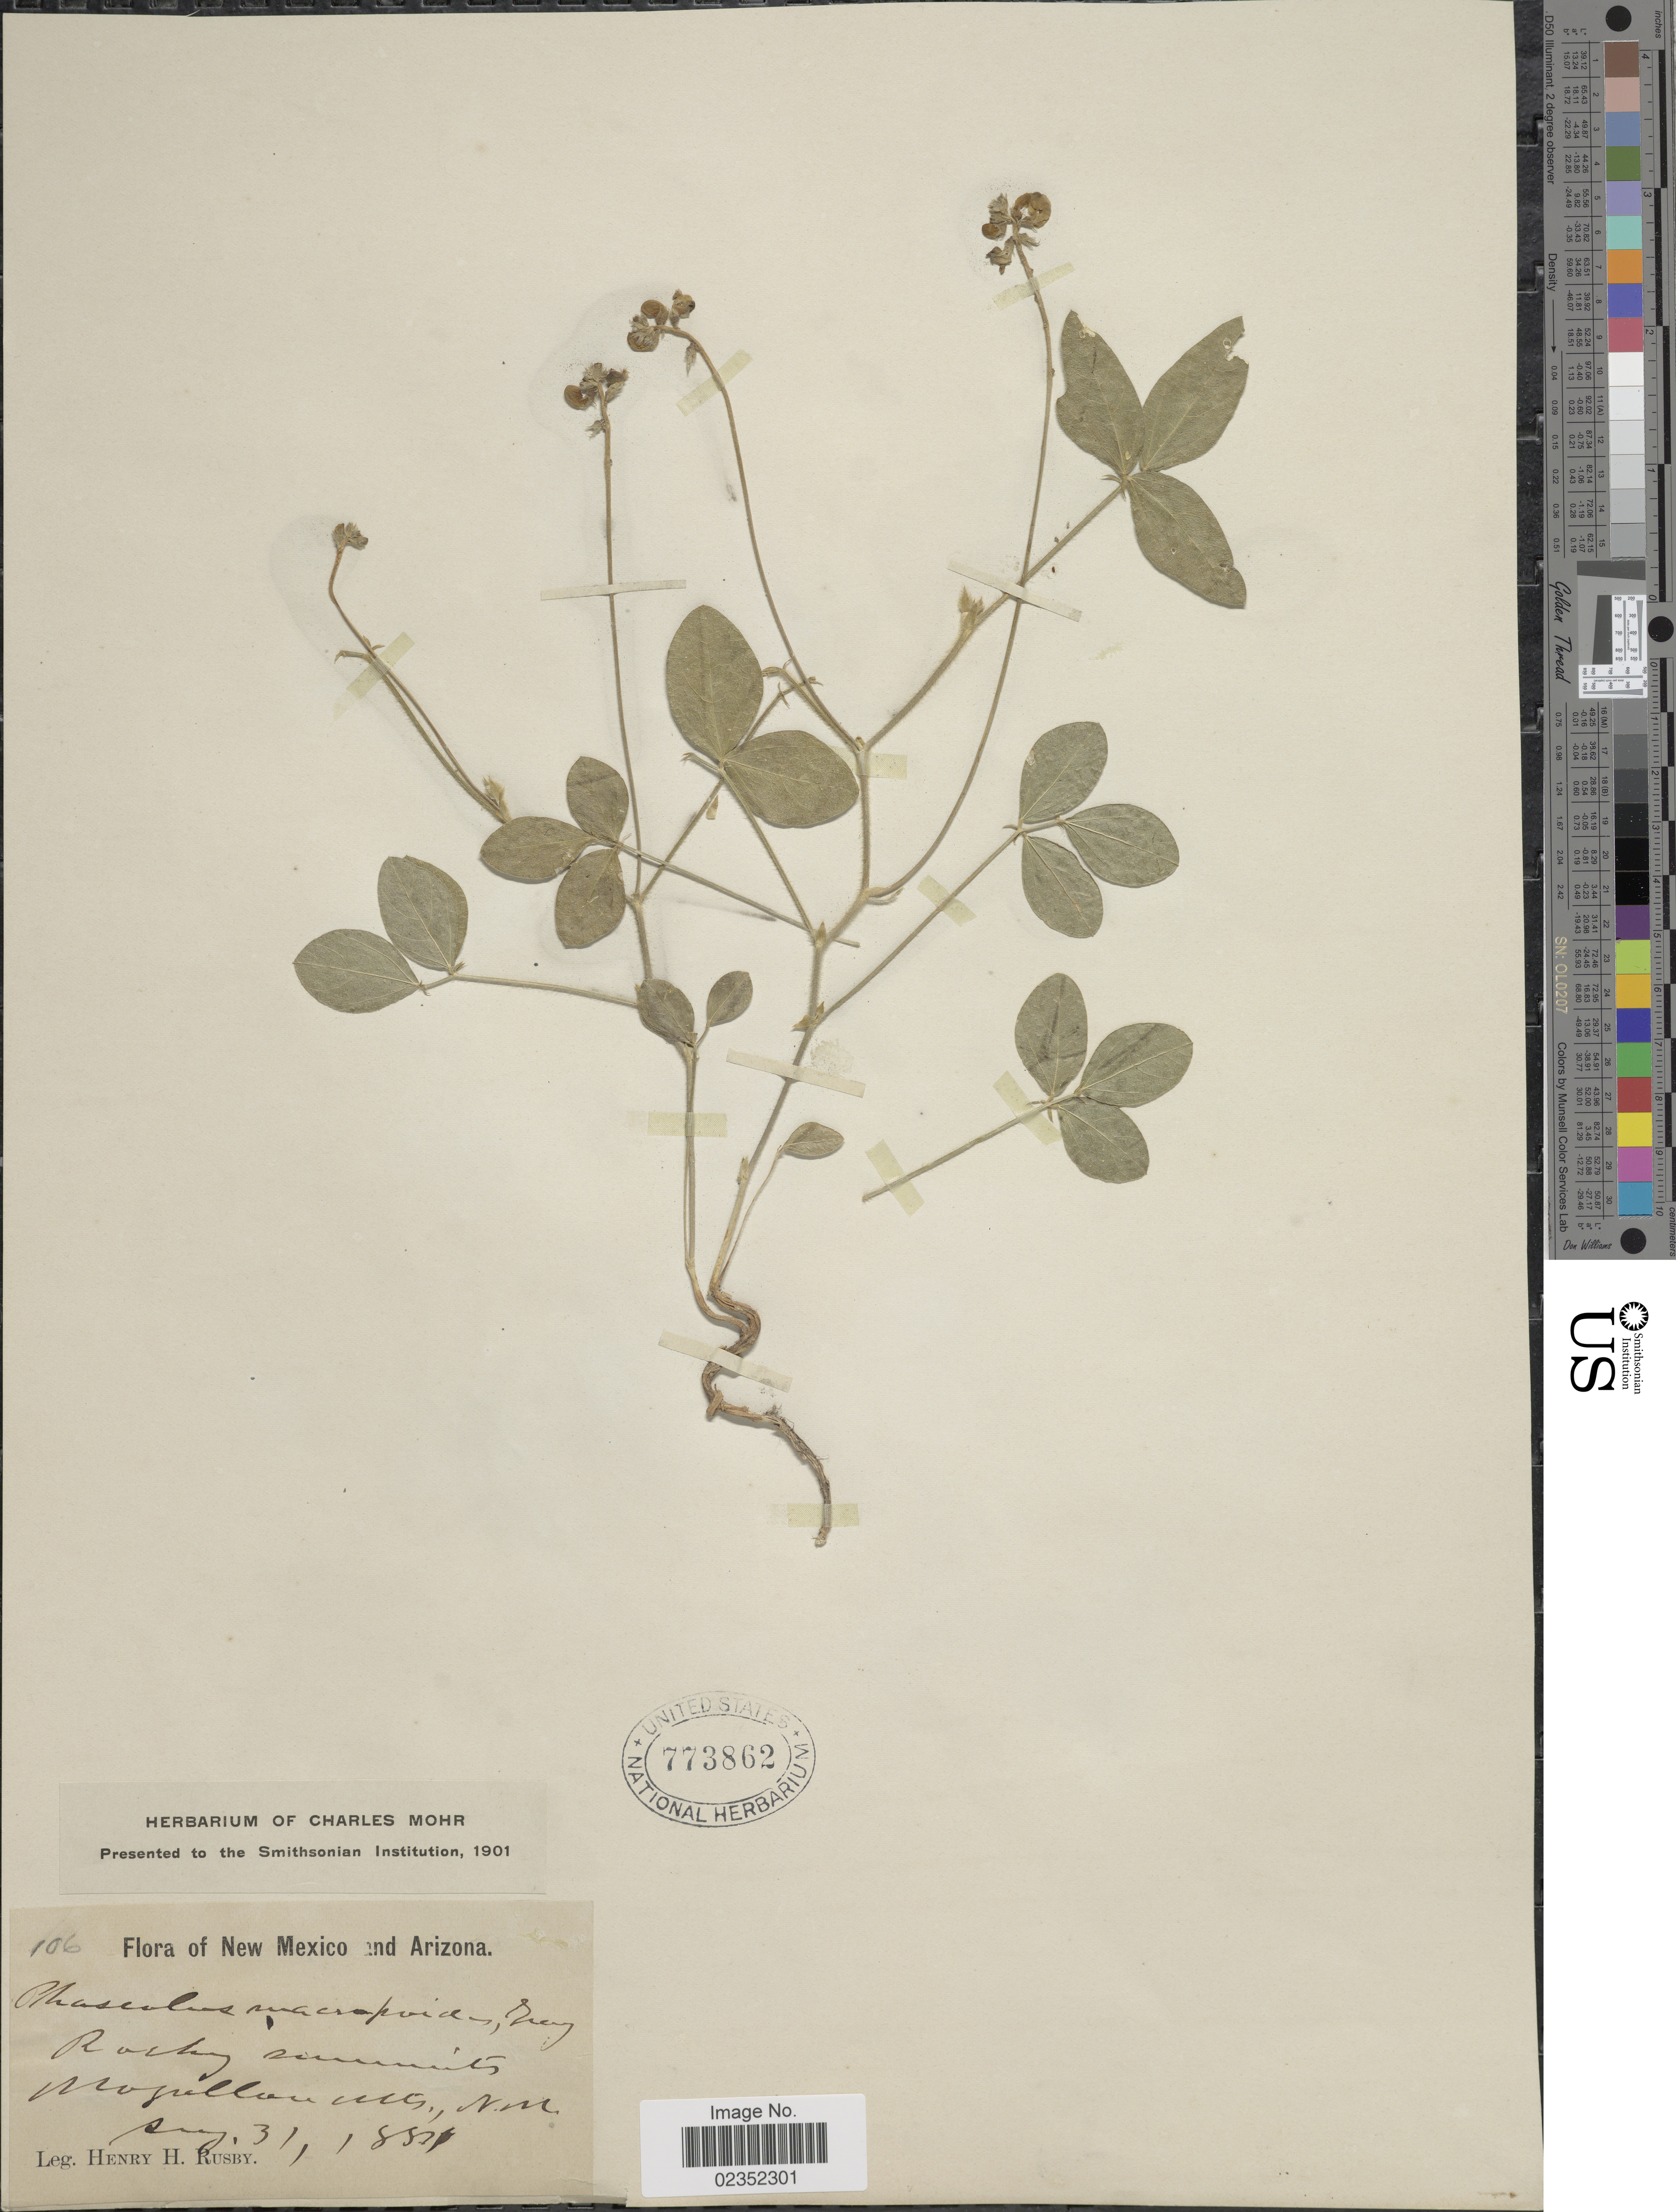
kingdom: Plantae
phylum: Tracheophyta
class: Magnoliopsida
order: Fabales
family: Fabaceae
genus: Macroptilium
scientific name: Macroptilium heterophyllum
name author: (Willd.) Maréchal & Baudet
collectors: H. H. Rusby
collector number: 106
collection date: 1884-08-31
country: United States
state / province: New Mexico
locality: Rocky summits, Mogollon Mts., N.M.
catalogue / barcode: US 773862